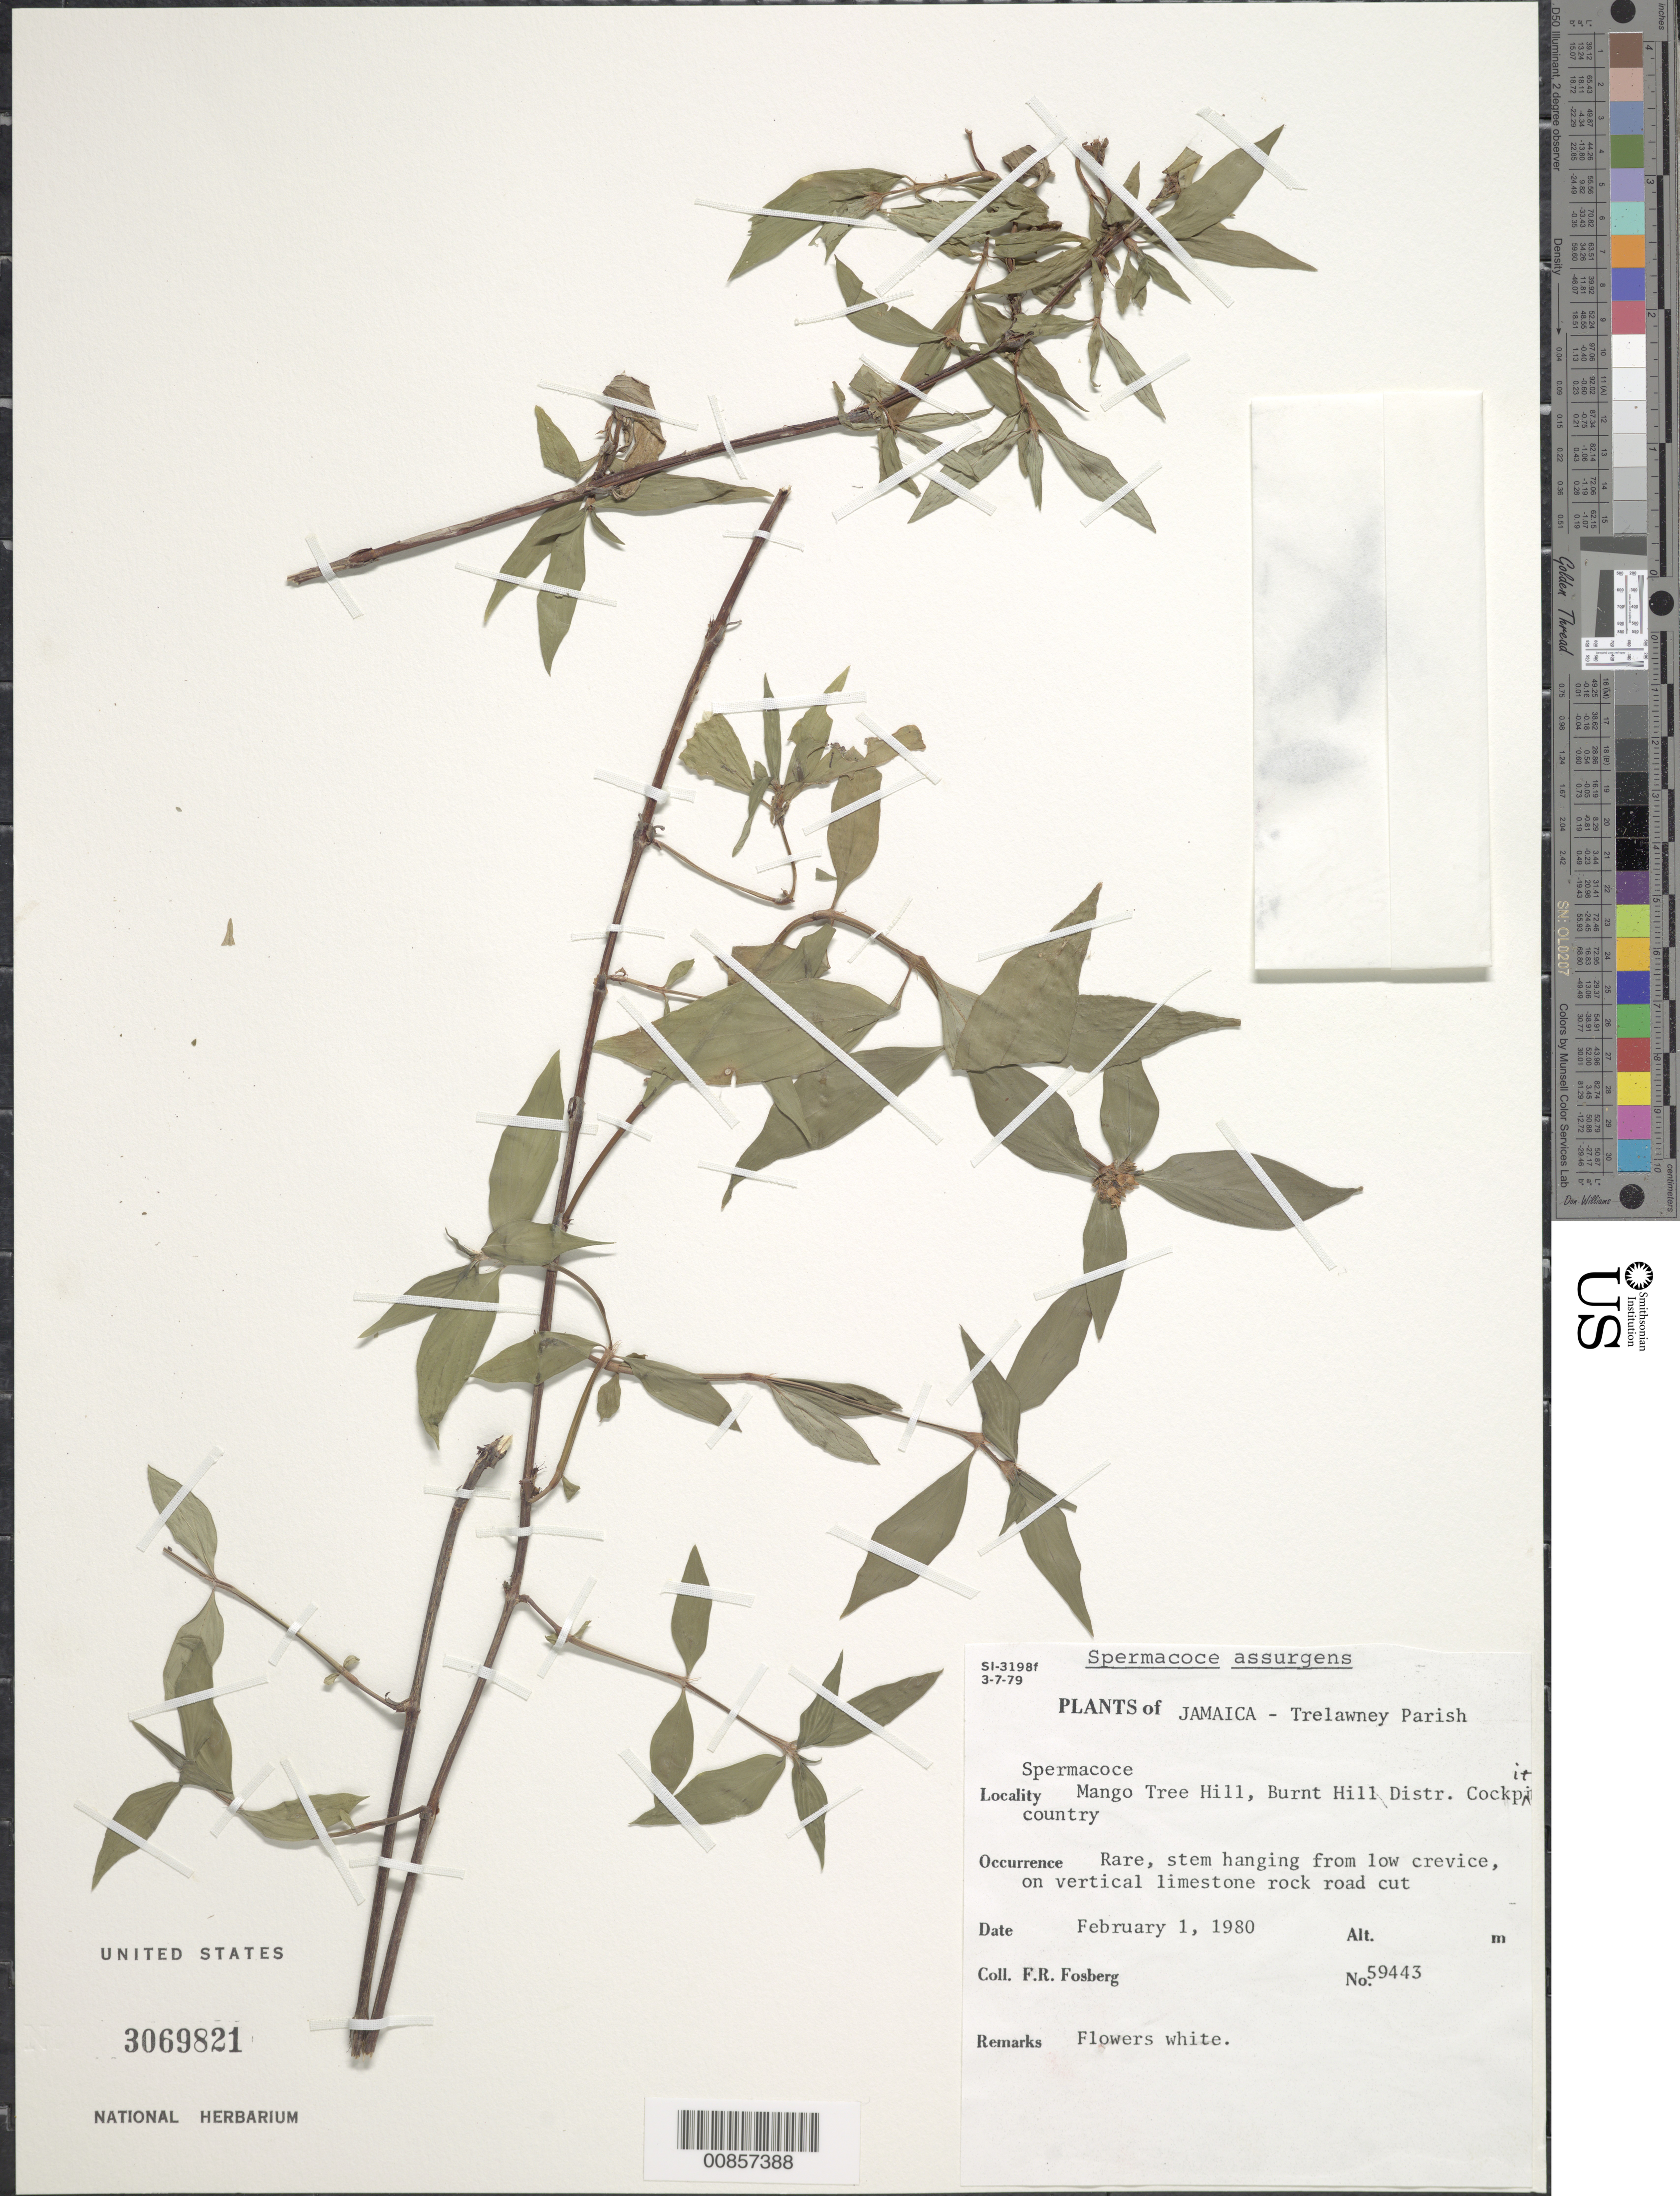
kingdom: Plantae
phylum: Tracheophyta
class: Magnoliopsida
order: Gentianales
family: Rubiaceae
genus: Spermacoce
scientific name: Spermacoce remota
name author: Lam.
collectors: F. R. Fosberg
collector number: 59443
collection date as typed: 01 Feb 1980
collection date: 1980-02-01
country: Jamaica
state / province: Trelawny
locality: Mango Tree hill, Burnt Hill Distr. Cockpit country.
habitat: Hanging from low crevice, on vertical limestone rock road cut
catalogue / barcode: US 3069821